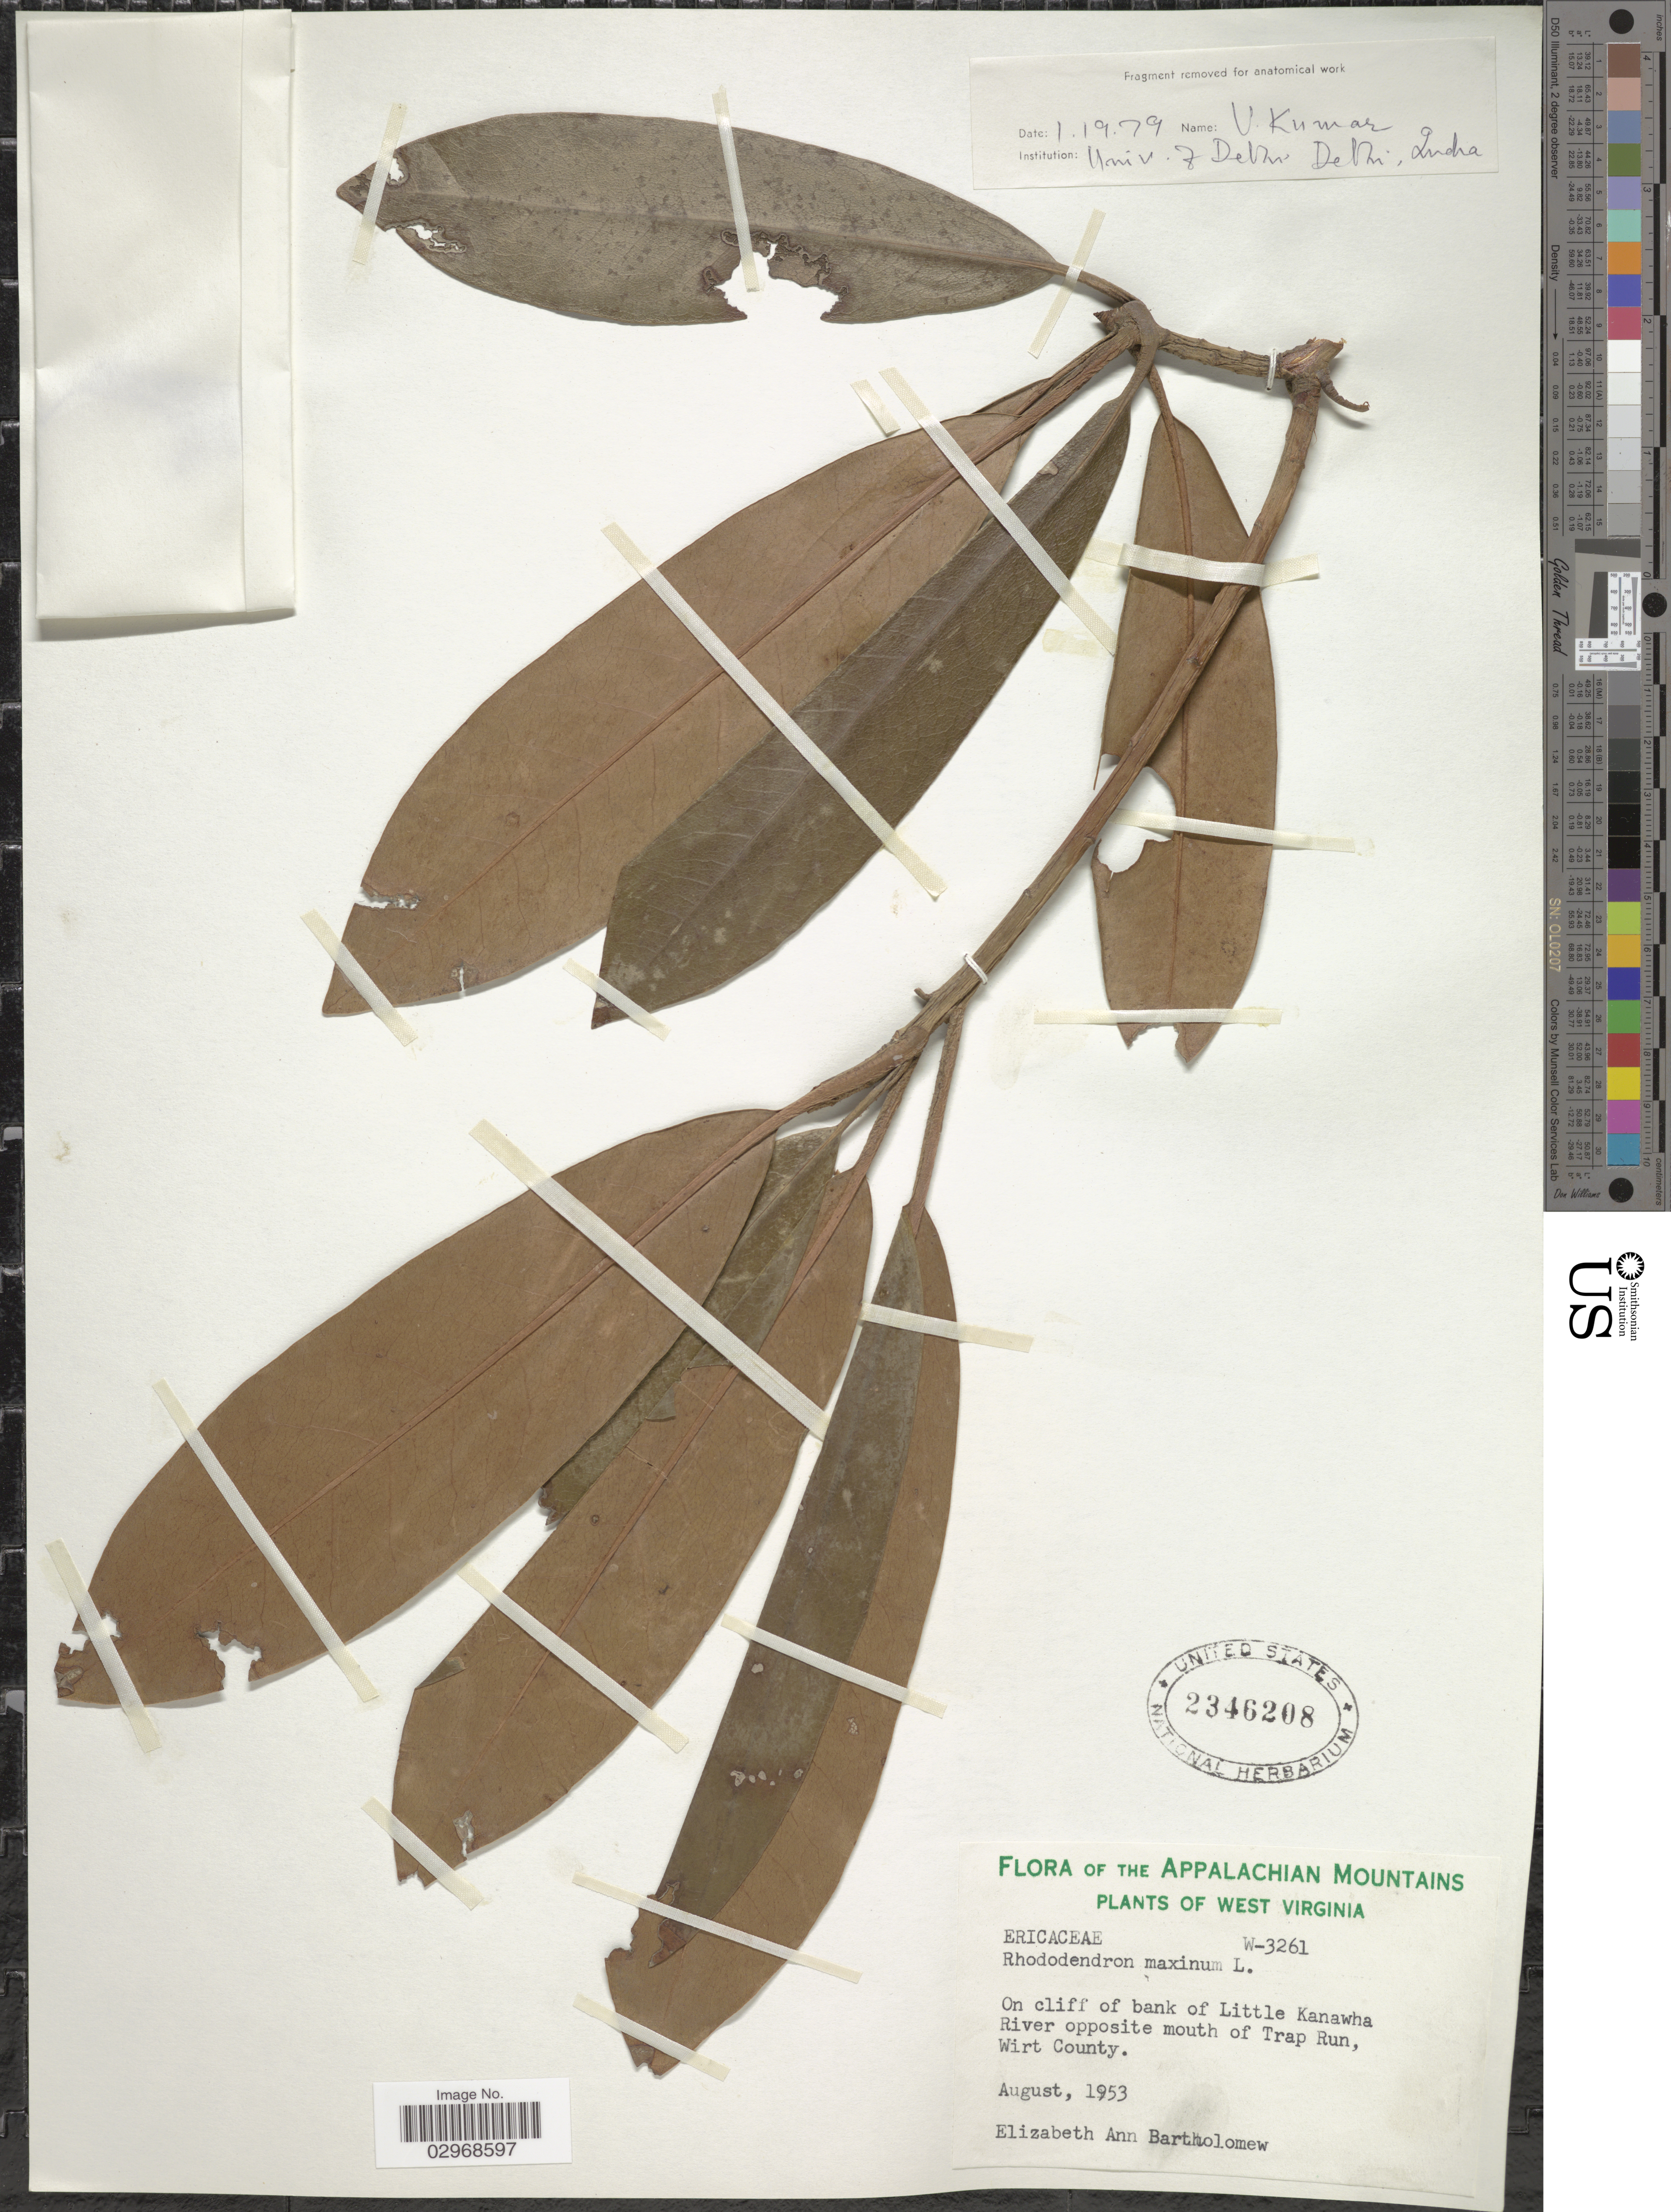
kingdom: Plantae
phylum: Tracheophyta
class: Magnoliopsida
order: Ericales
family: Ericaceae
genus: Rhododendron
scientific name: Rhododendron maximum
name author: L.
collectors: E. Bartholomew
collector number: W-3261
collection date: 1953-08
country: United States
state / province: West Virginia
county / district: Wirt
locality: The Appalachian Mountains. On cliff of bank of Little Kanawha River opposite mouth of Trap Run, Wirt County.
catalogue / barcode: US 2346208